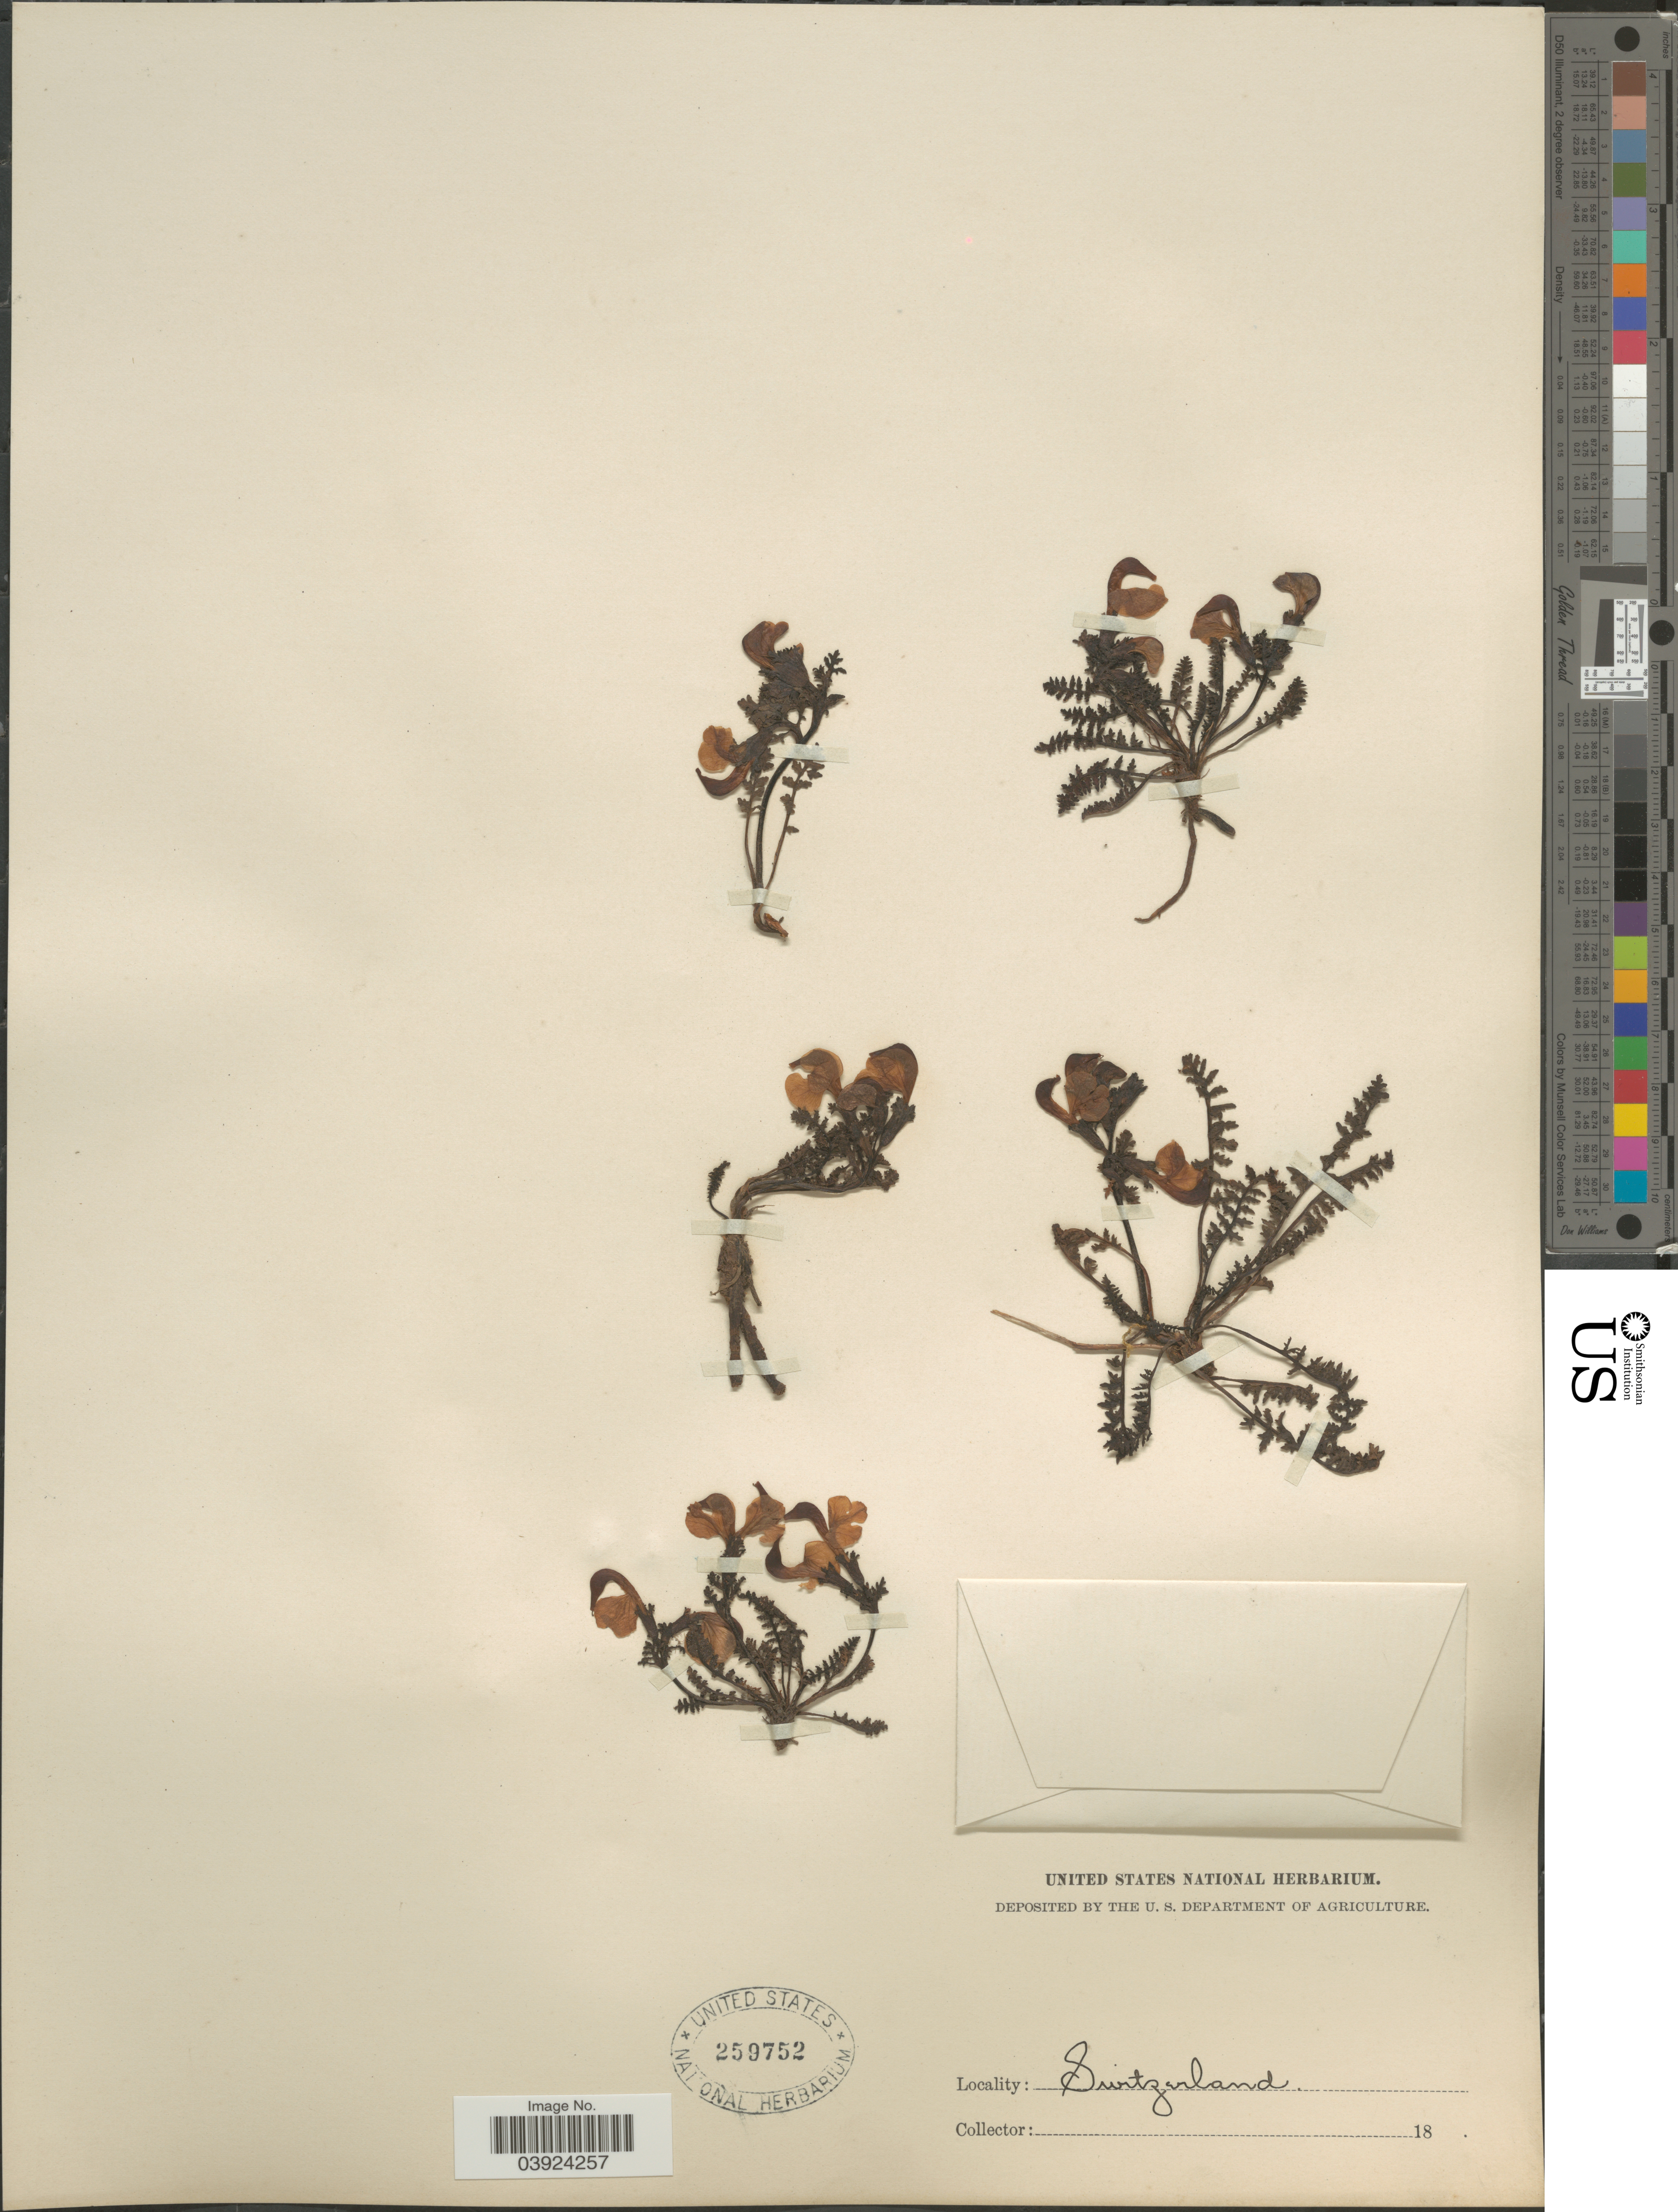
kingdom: Plantae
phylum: Tracheophyta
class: Magnoliopsida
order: Lamiales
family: Orobanchaceae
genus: Pedicularis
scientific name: Pedicularis sp.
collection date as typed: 18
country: Switzerland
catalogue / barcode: US 259752